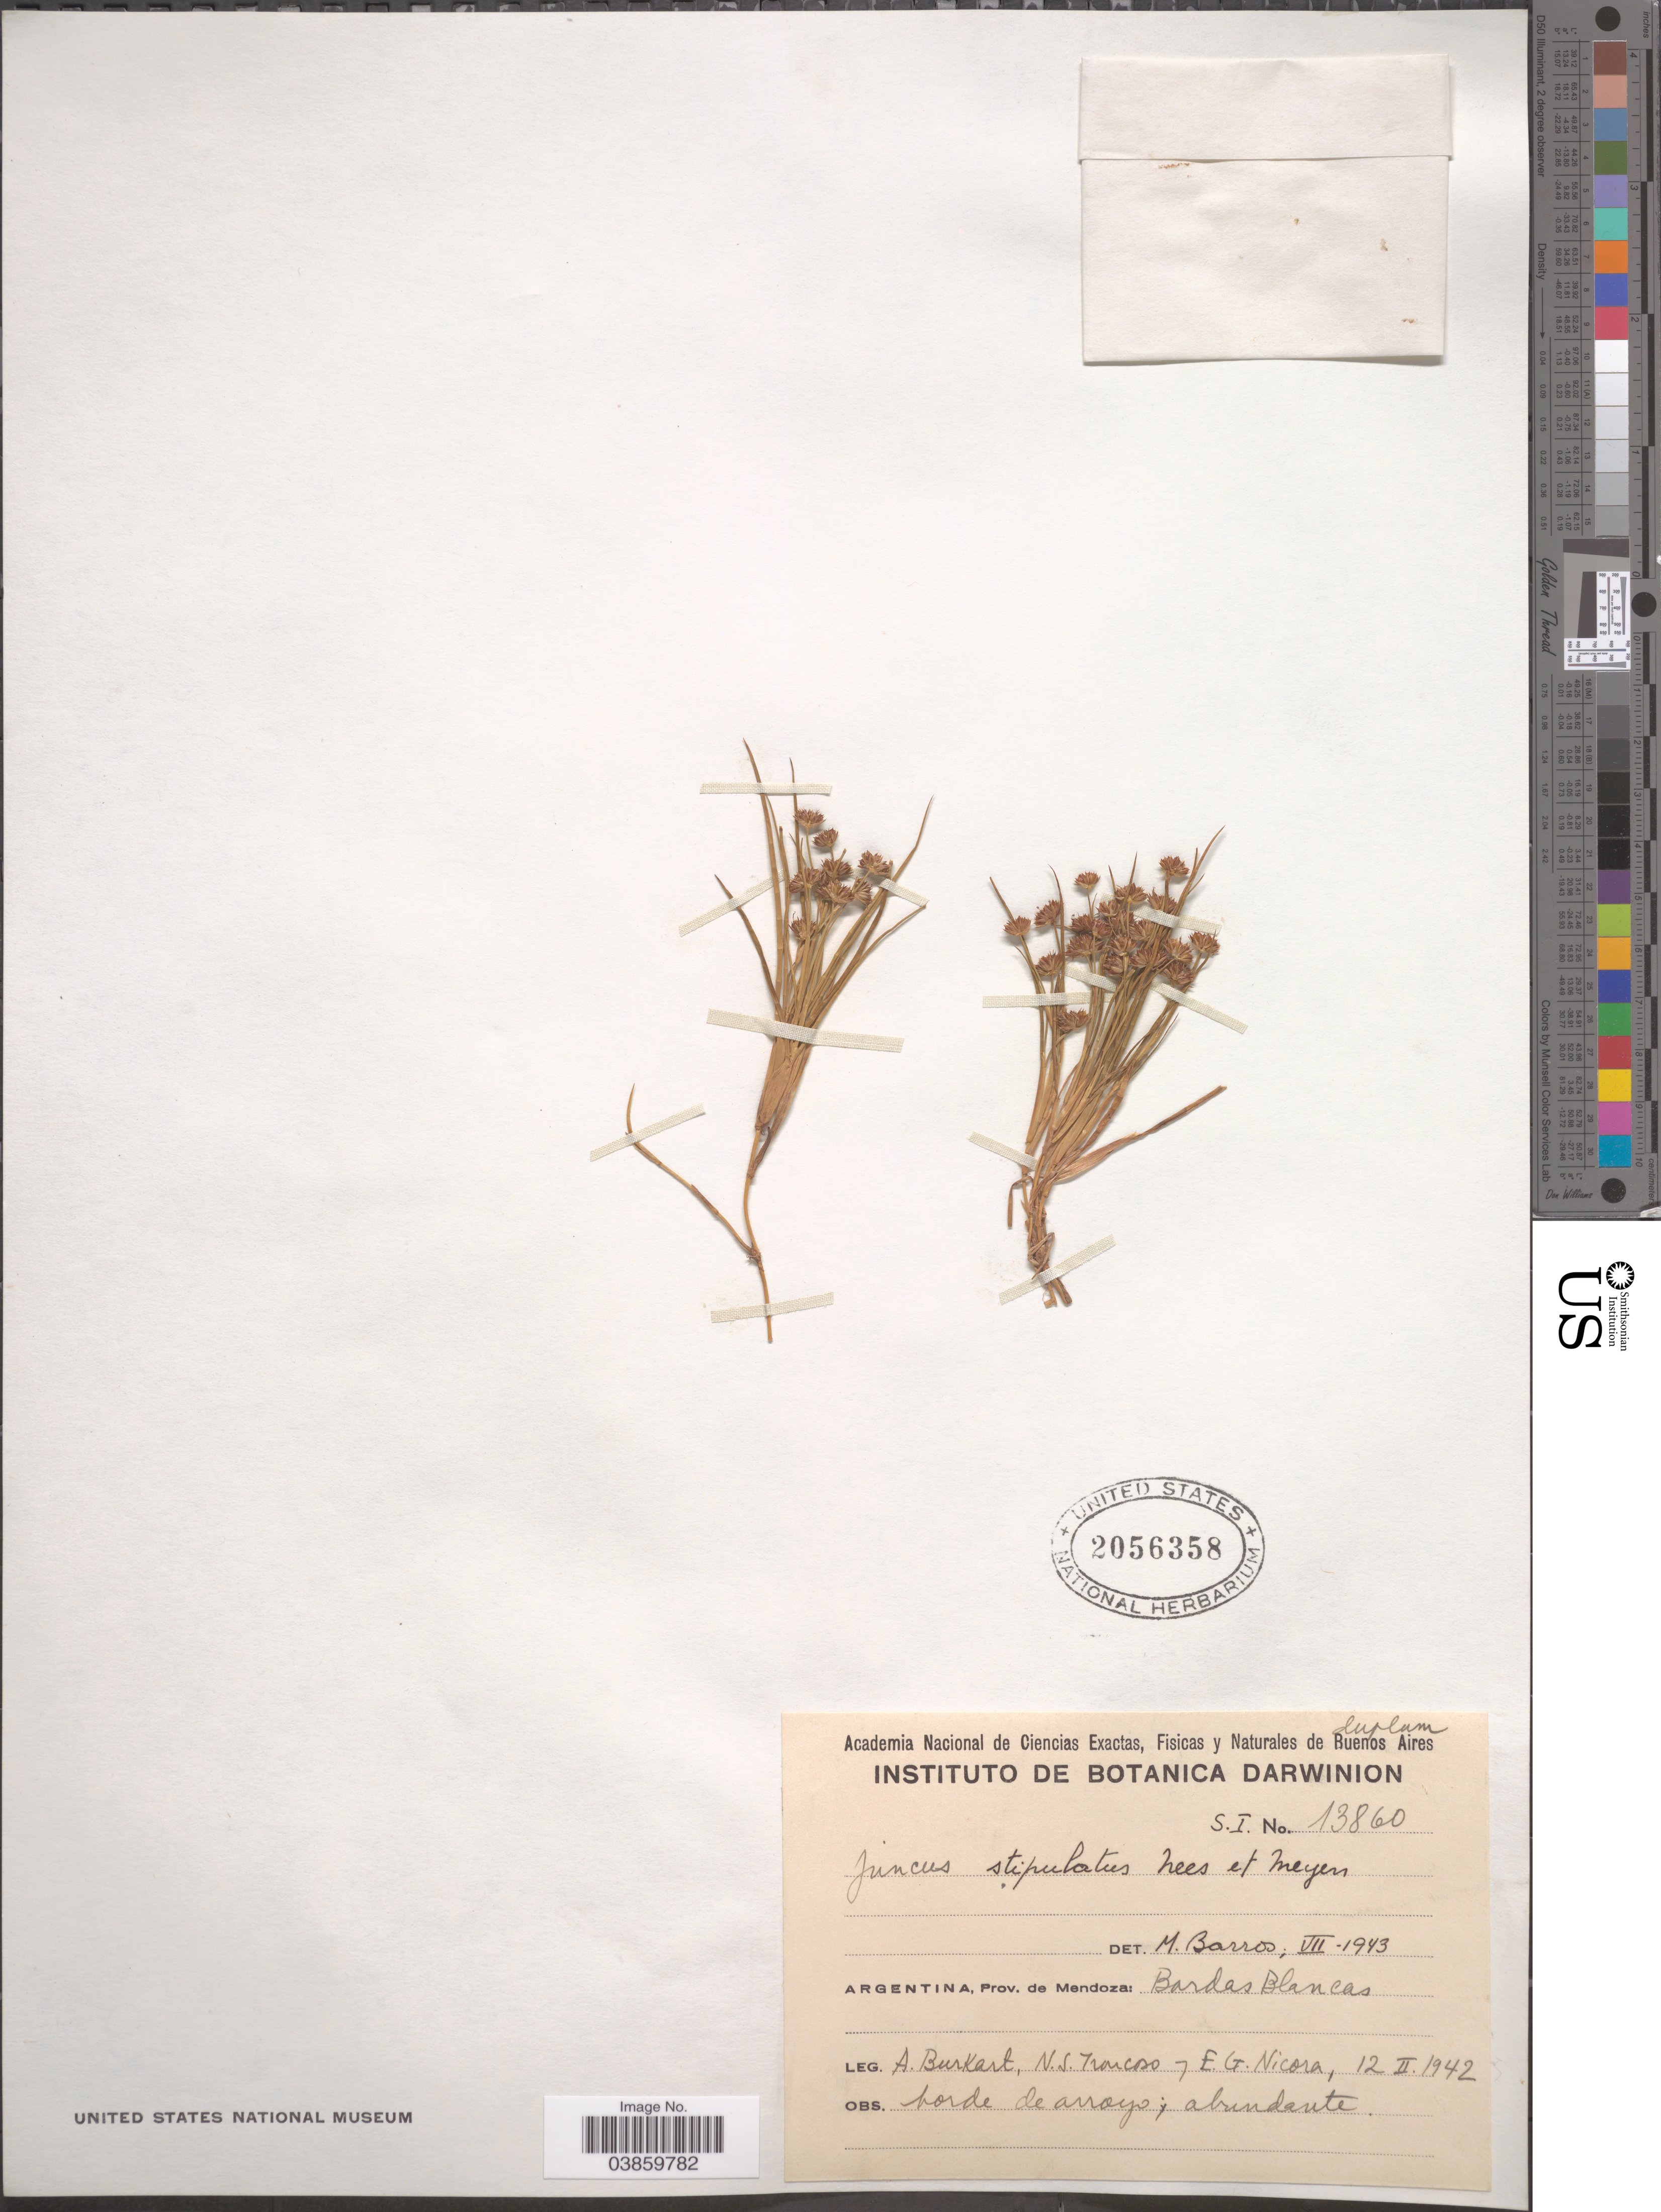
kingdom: Plantae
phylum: Tracheophyta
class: Liliopsida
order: Poales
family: Juncaceae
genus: Juncus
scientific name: Juncus stipulatus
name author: Nees & Meyen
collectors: A. E. Burkart, N. Troncoso & E. G. Nicora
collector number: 13860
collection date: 1942-02-12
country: Argentina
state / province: Mendoza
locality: Bordas Blancas.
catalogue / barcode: US 2056358